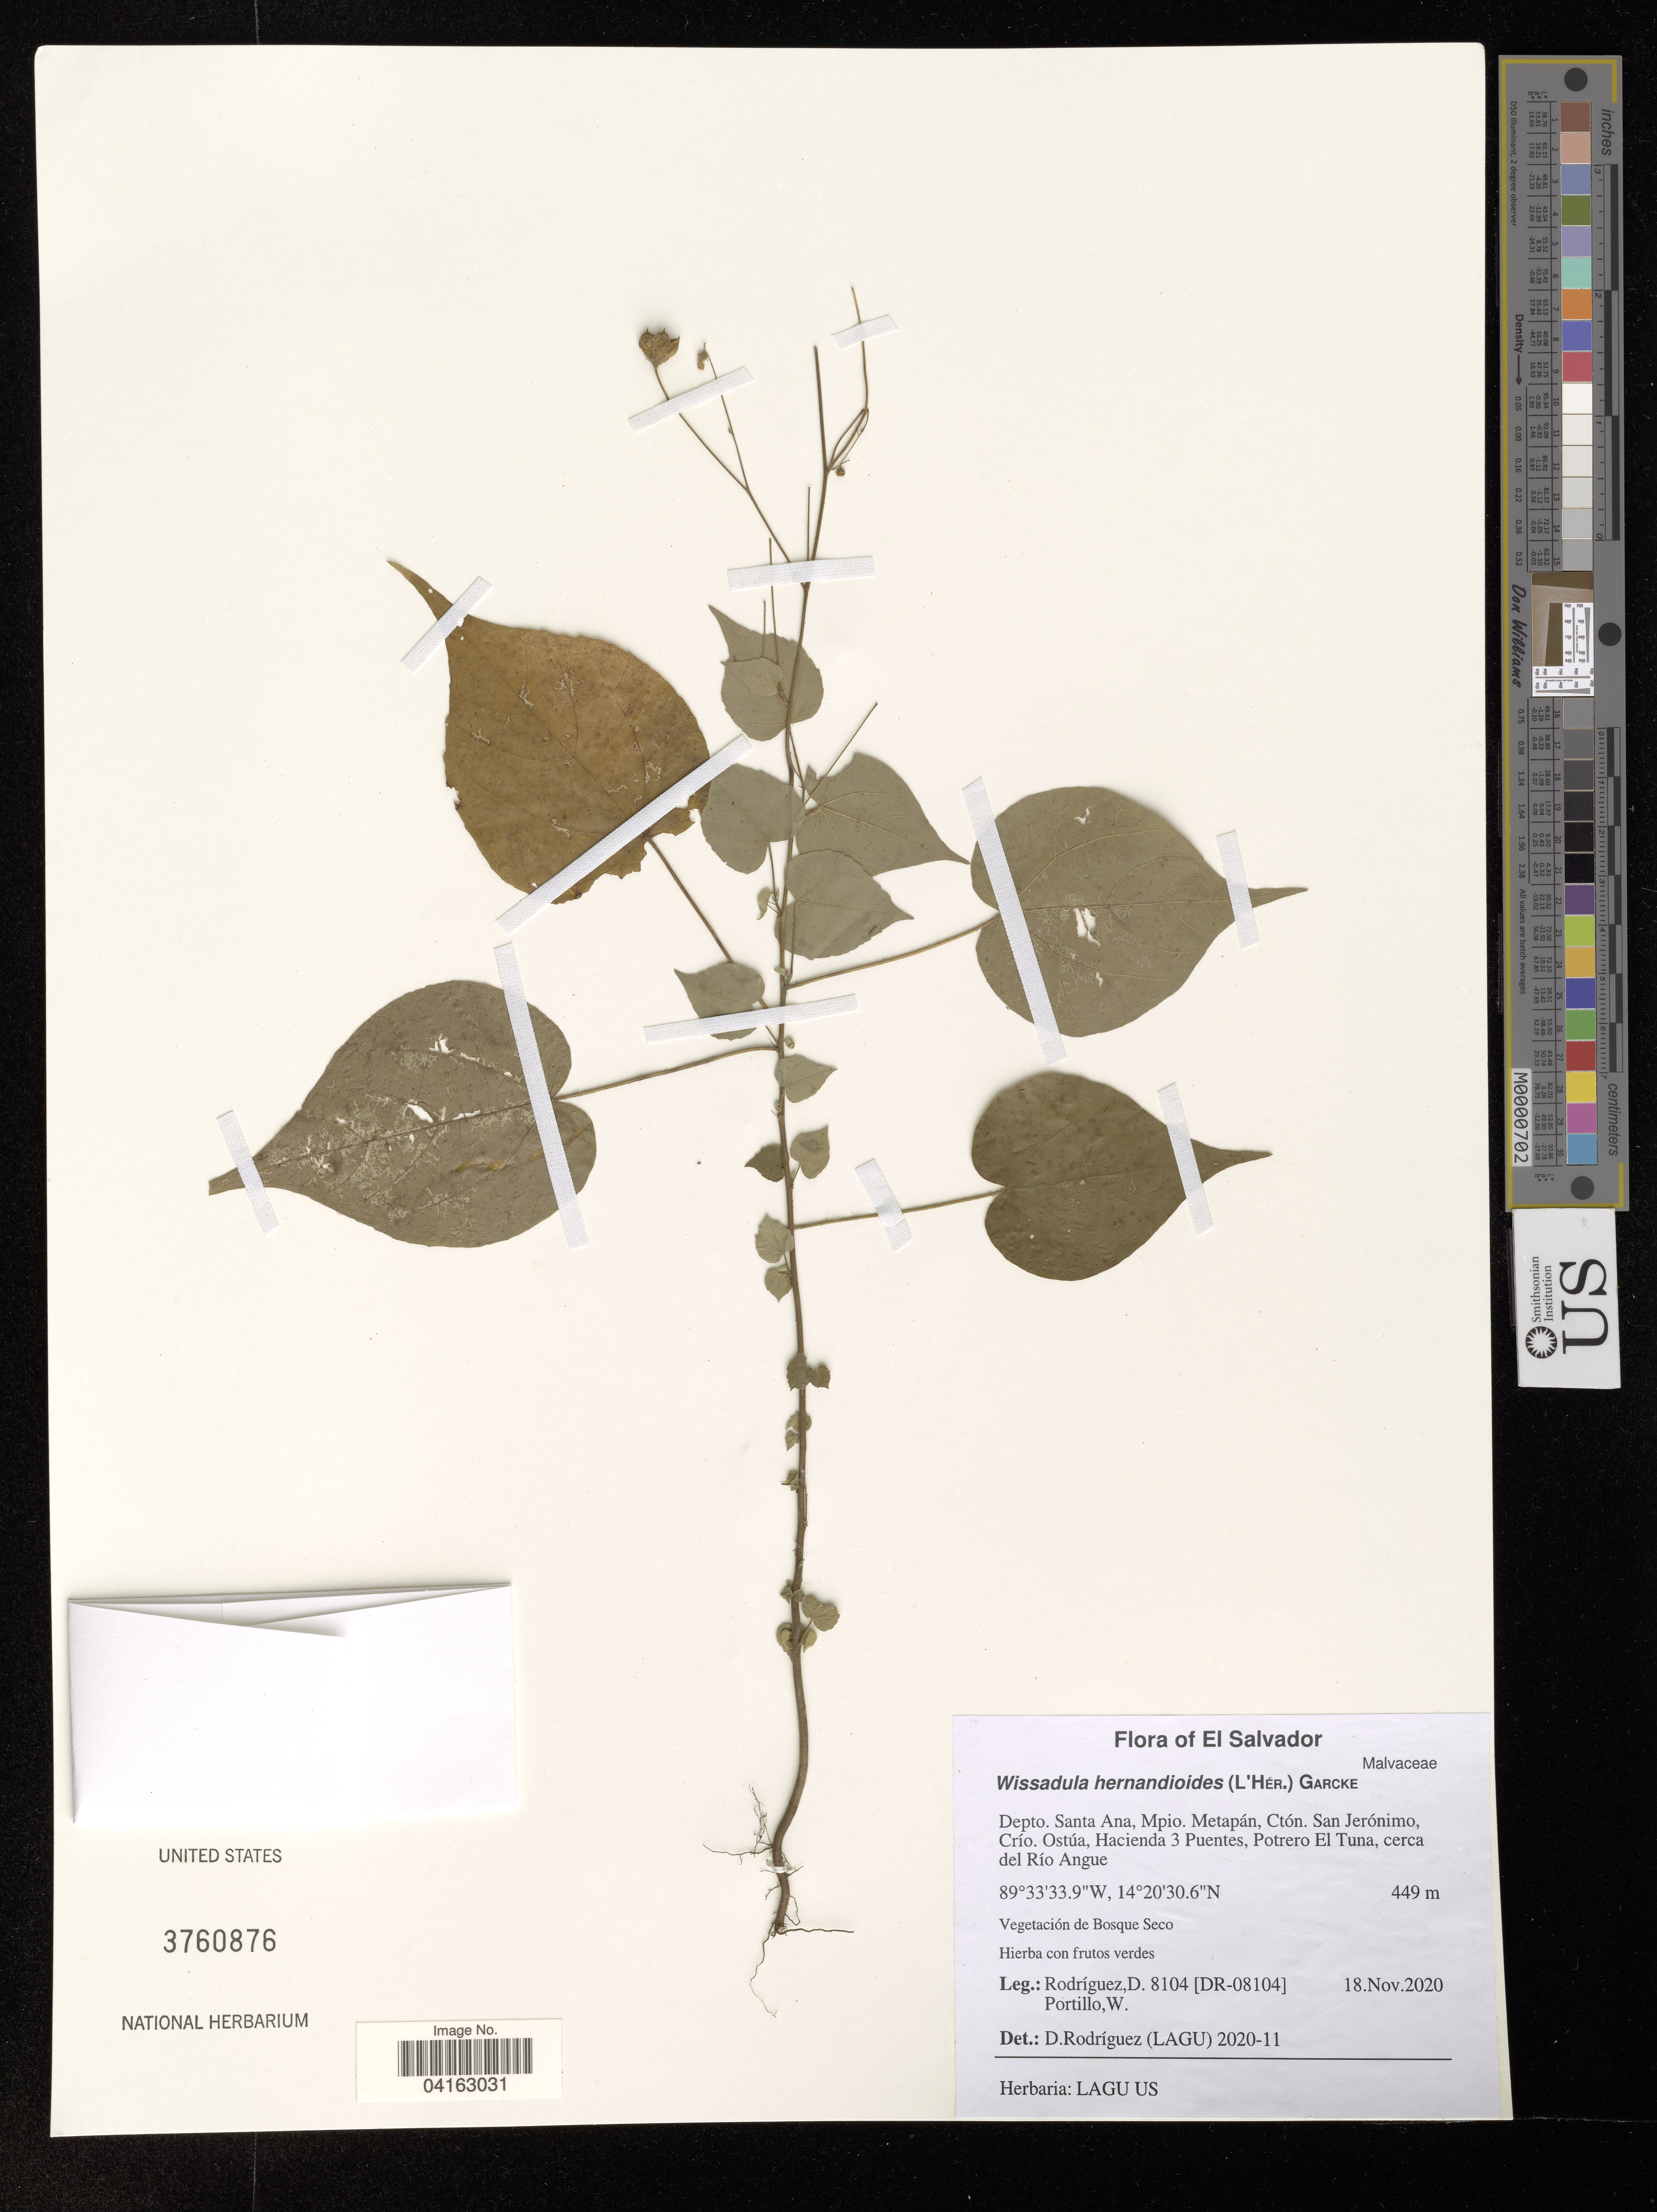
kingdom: Plantae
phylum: Tracheophyta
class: Magnoliopsida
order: Malvales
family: Malvaceae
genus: Wissadula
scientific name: Wissadula hernandioides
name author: (L'Hér.) Garcke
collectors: D. Rodriguez & W. Portillo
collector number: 8104 / [DR-08104]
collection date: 2020-11-18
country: El Salvador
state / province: Santa Ana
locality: Depto. Santa Ana, Mpio. Metapán, Ctón. San Jerónimo, Crío. Ostúa, Hacienda 3 Puentes, Potrero El Tuna, cerca del Río Angue.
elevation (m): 449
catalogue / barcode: US 3760876